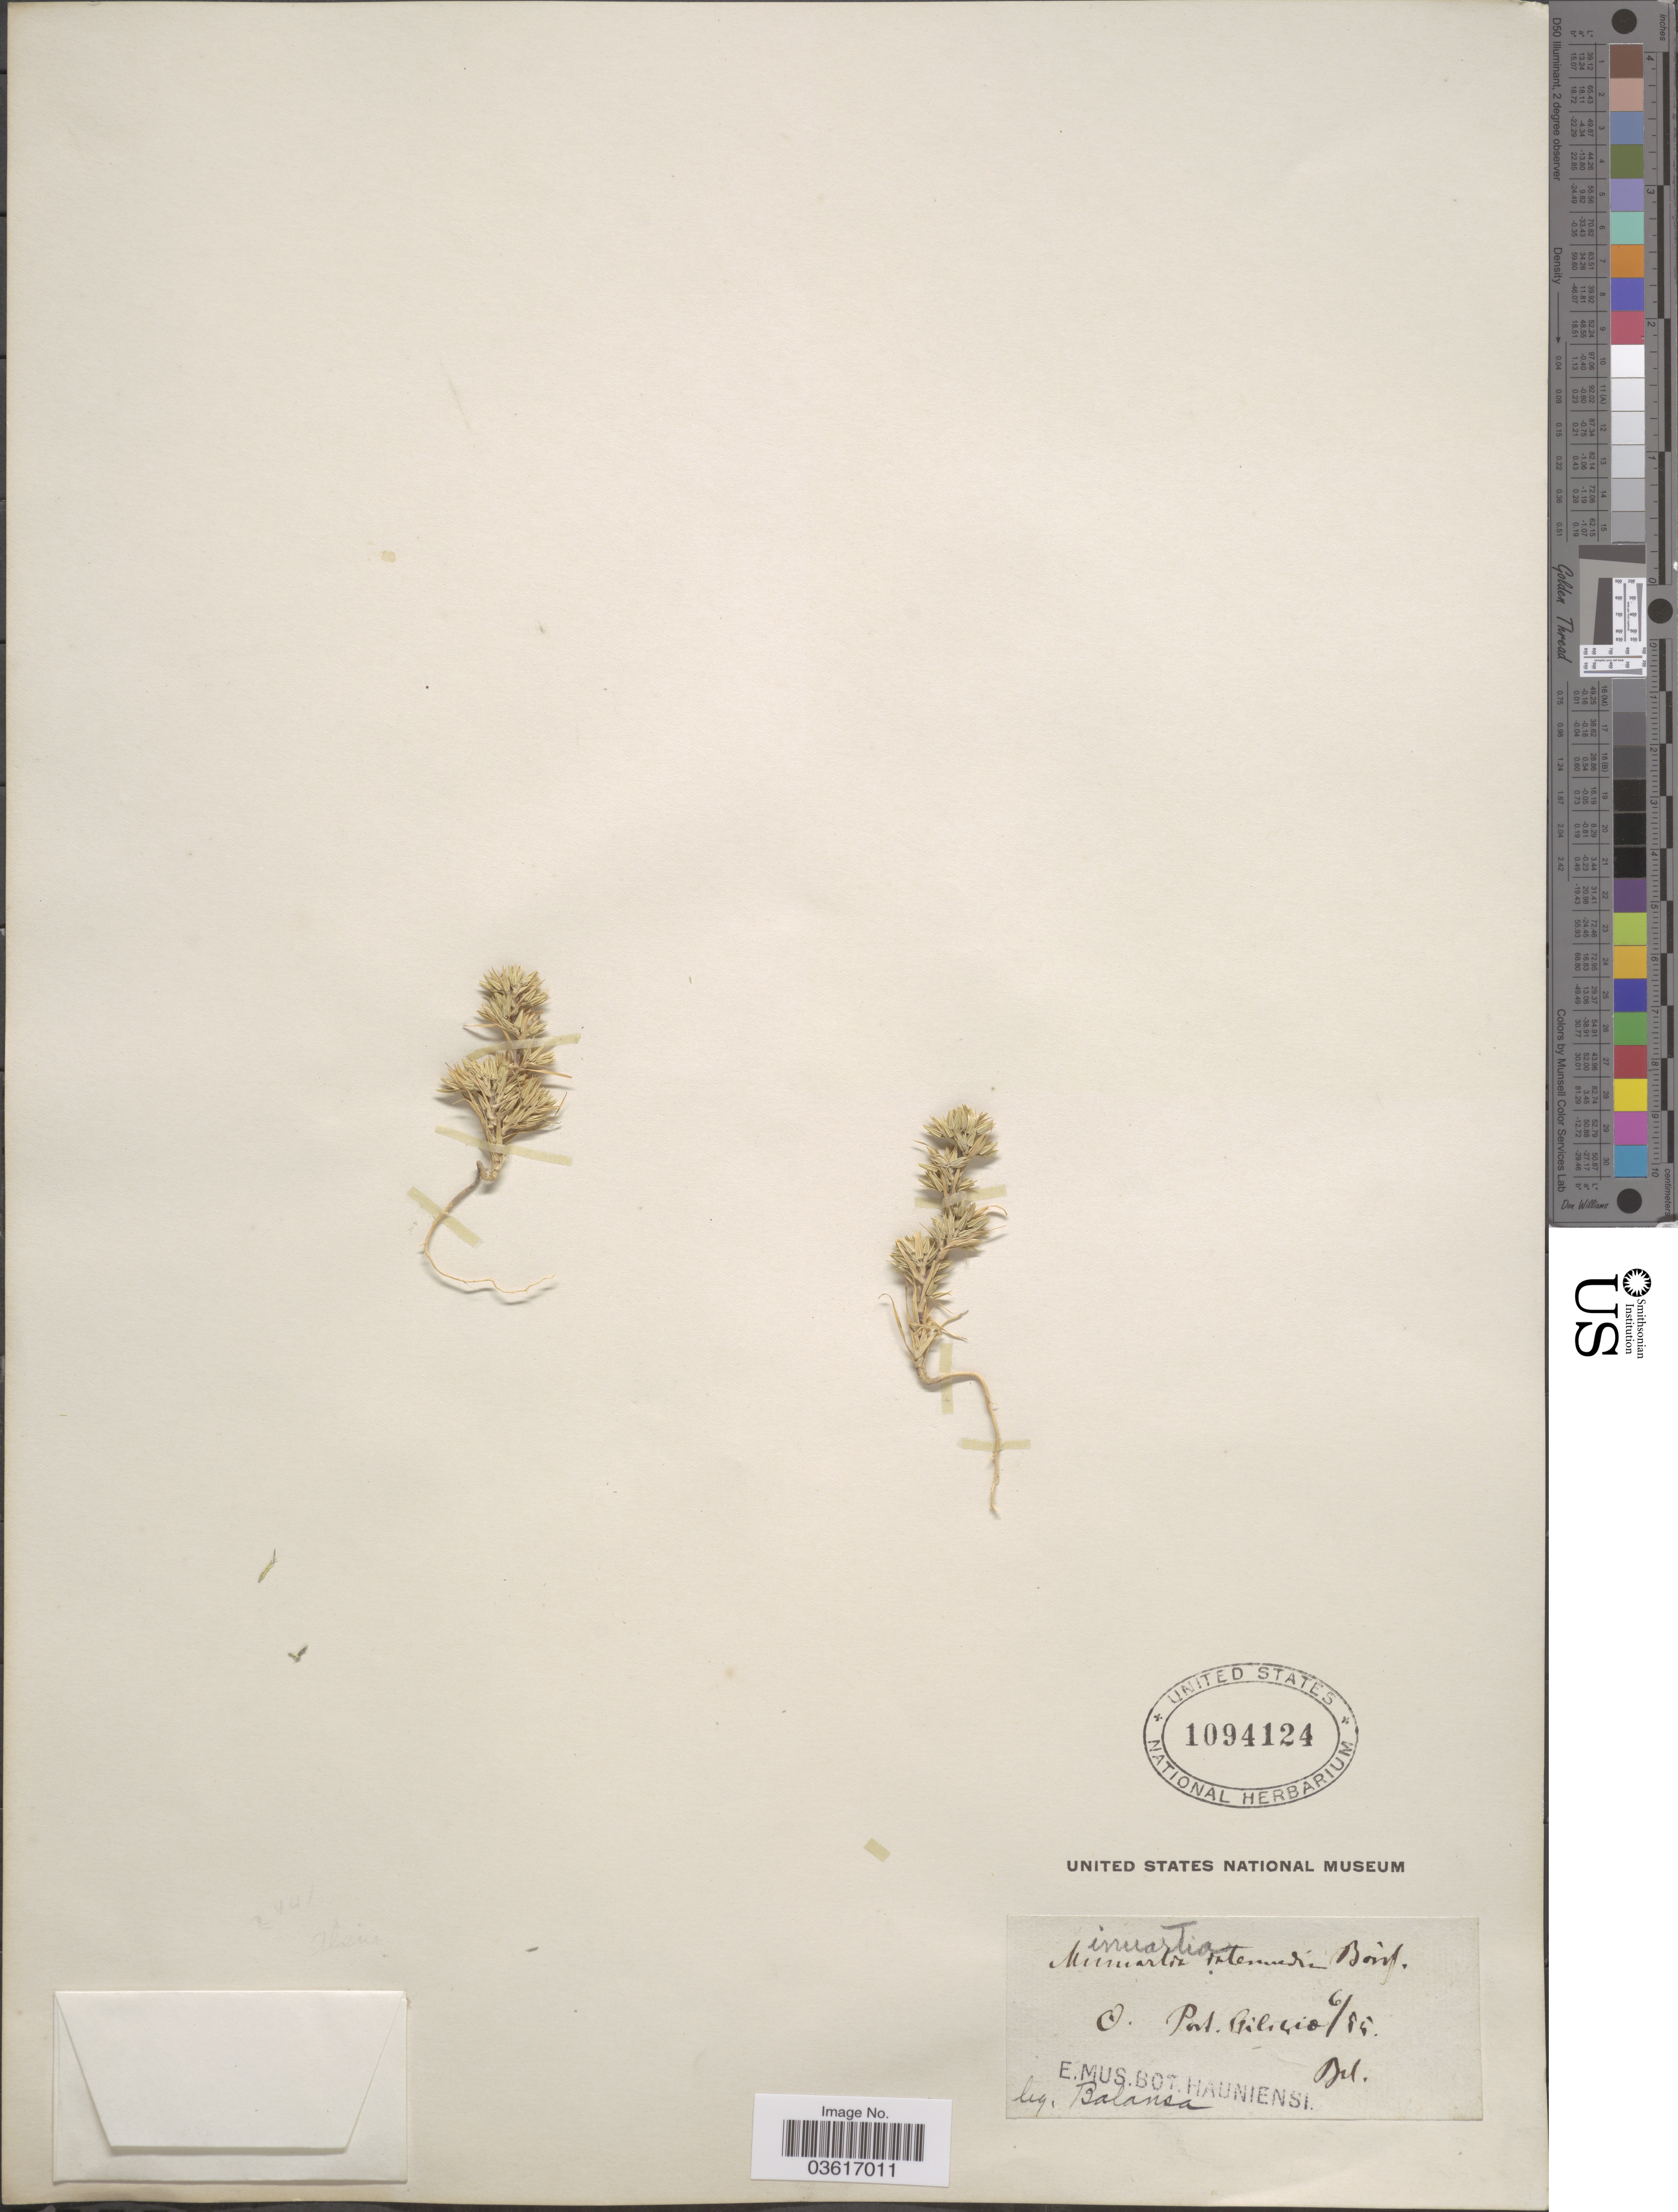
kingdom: Plantae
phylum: Tracheophyta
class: Magnoliopsida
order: Caryophyllales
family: Caryophyllaceae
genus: Minuartia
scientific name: Minuartia intermedia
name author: Hand.-Mazz.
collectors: -. Balansa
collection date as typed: Transcribed d/m/y: /6/55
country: Turkey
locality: O. Port. Ciliciæ.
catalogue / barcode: US 1094124